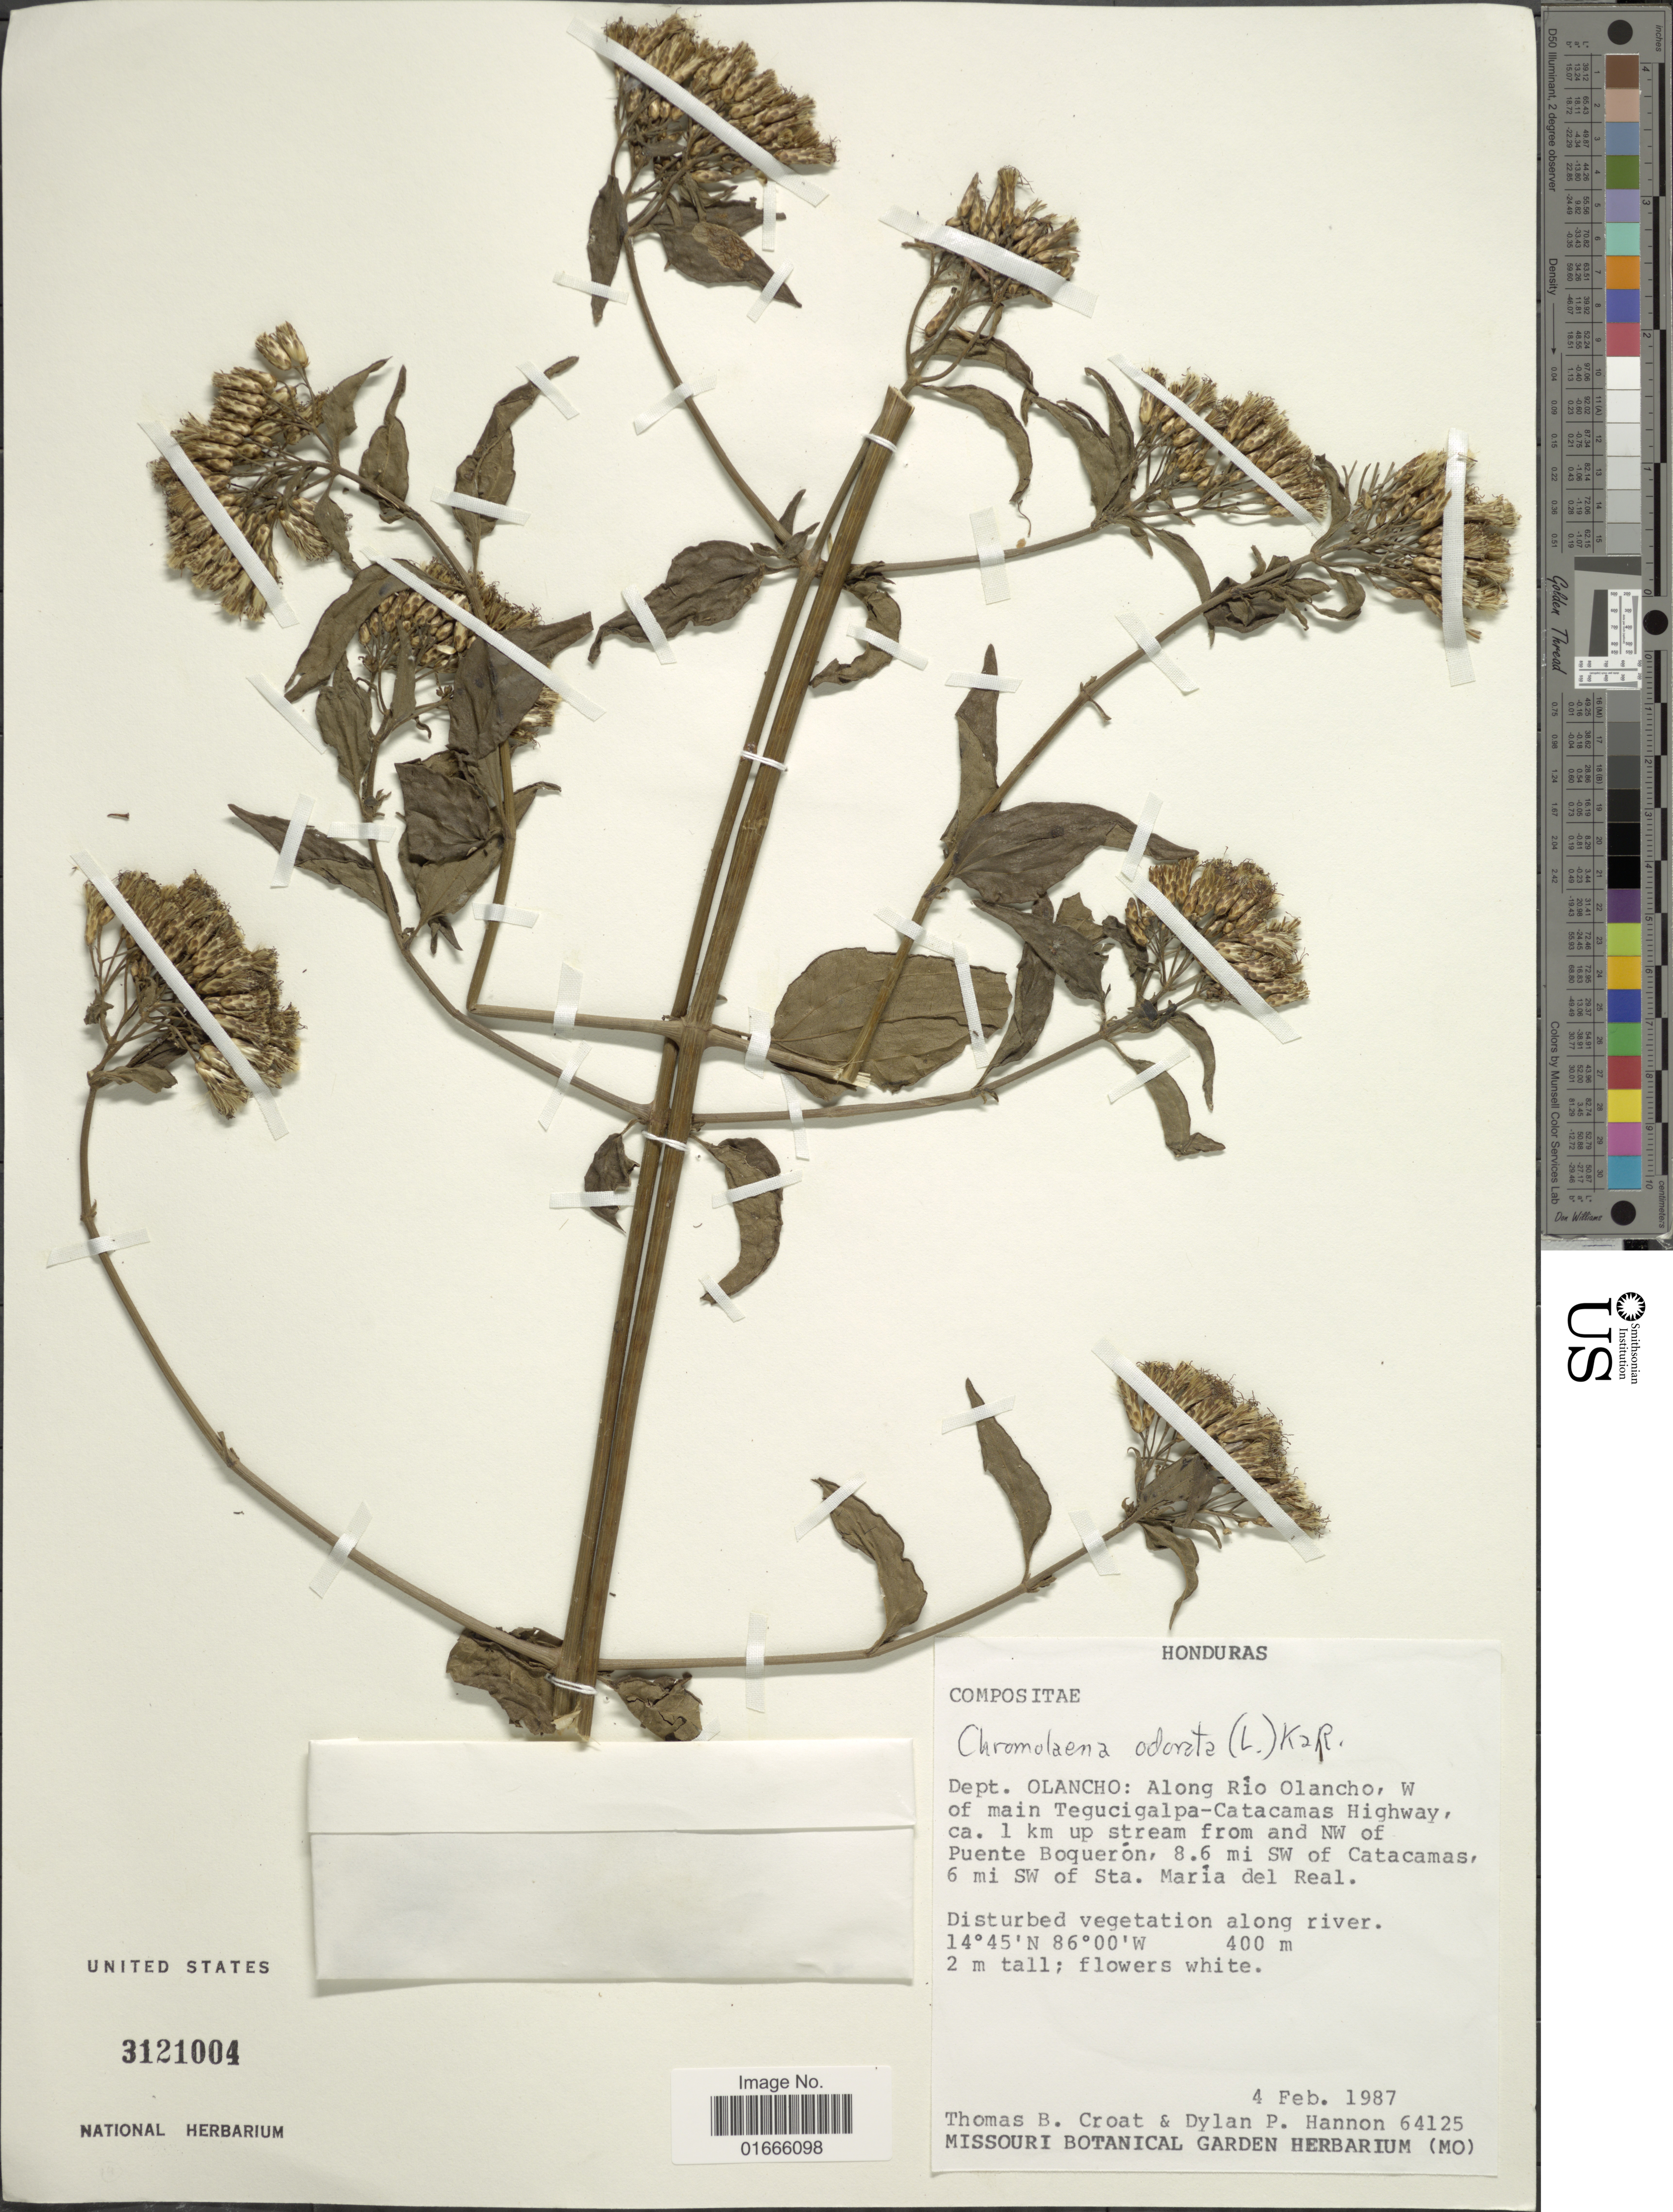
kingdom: Plantae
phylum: Tracheophyta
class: Magnoliopsida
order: Asterales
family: Asteraceae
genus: Chromolaena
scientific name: Chromolaena odorata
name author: (L.) R.M. King & H. Rob.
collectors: T. B. Croat & D. Hannon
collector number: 64125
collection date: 1987-02-04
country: Honduras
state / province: Olancho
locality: Dept. Olancho: along Rio Olancho, W of main tegucigalpa- Catacamas Highway, ca. 1 km up stream from and NW of Puente Boqueron, 8.6 mi SW of Catacamas, 6 mi SW of Sta. Maria del Real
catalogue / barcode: US 3121004